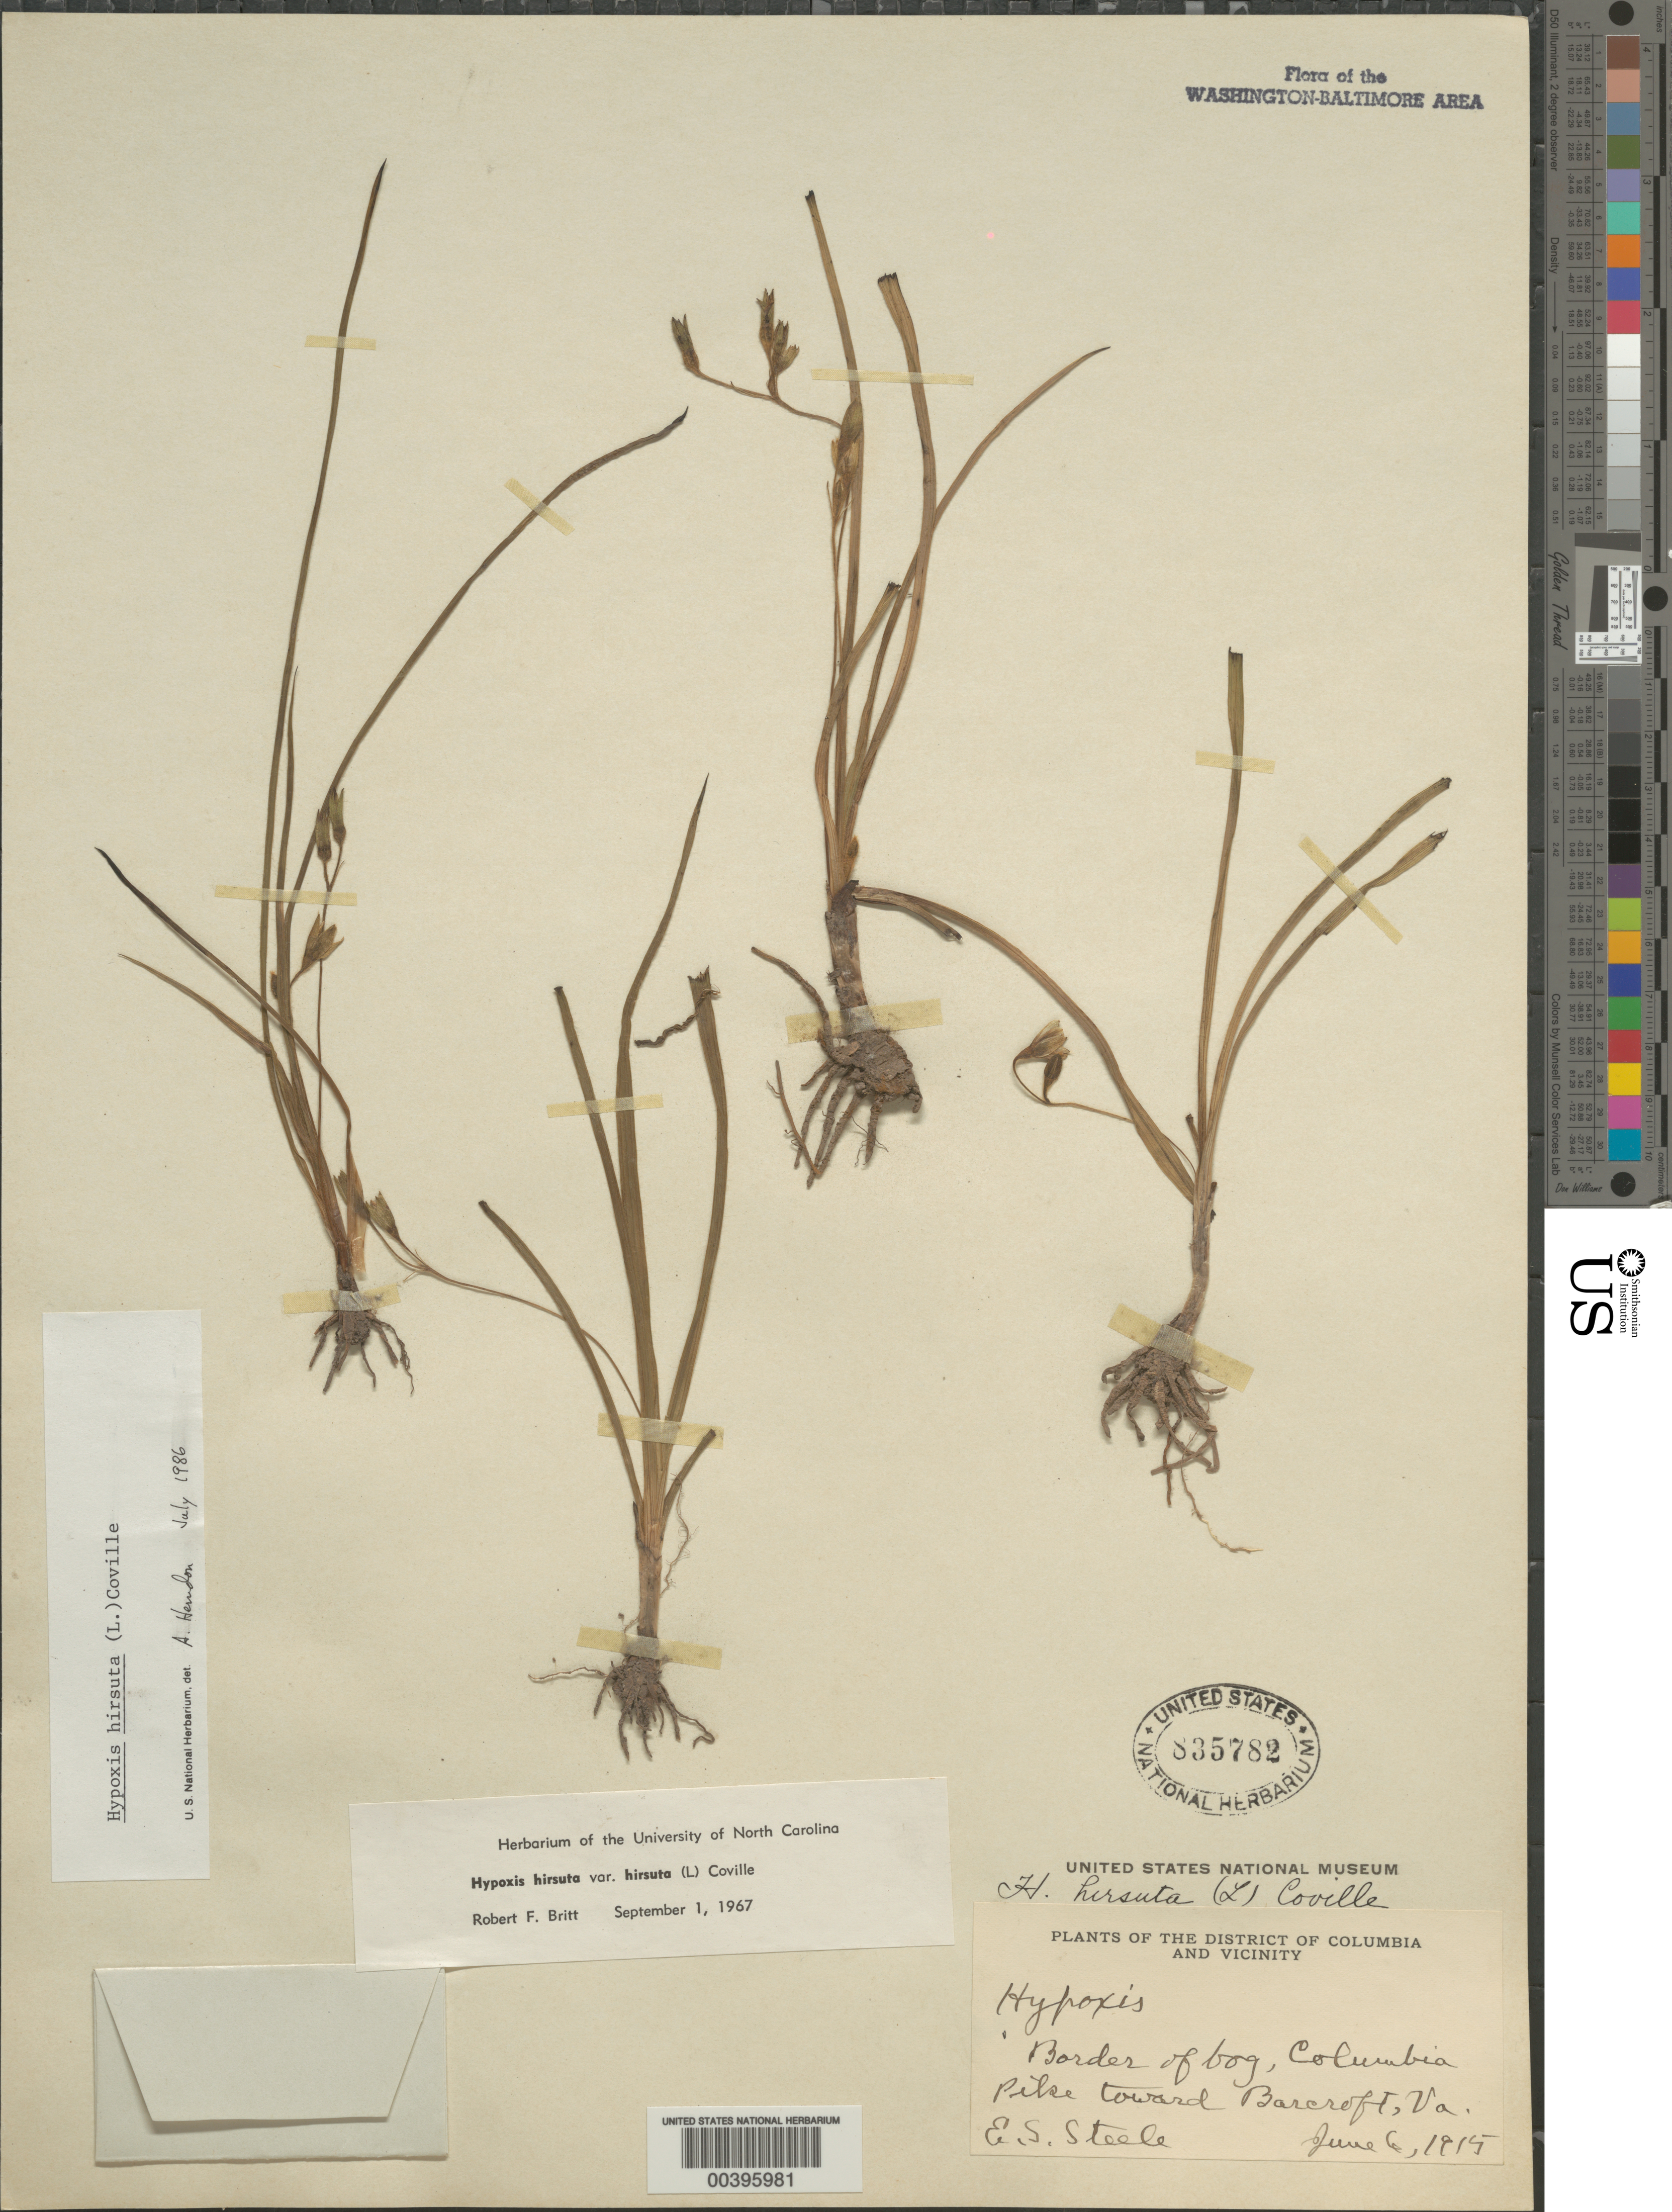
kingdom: Plantae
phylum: Tracheophyta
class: Liliopsida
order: Asparagales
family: Hypoxidaceae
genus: Hypoxis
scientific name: Hypoxis hirsuta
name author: (L.) Coville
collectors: E. Steele & R. Britt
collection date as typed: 06 Jun 1915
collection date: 1915-06-06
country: United States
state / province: Virginia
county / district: Arlington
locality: Columbia Pike toward Barcroft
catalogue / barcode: US 835782